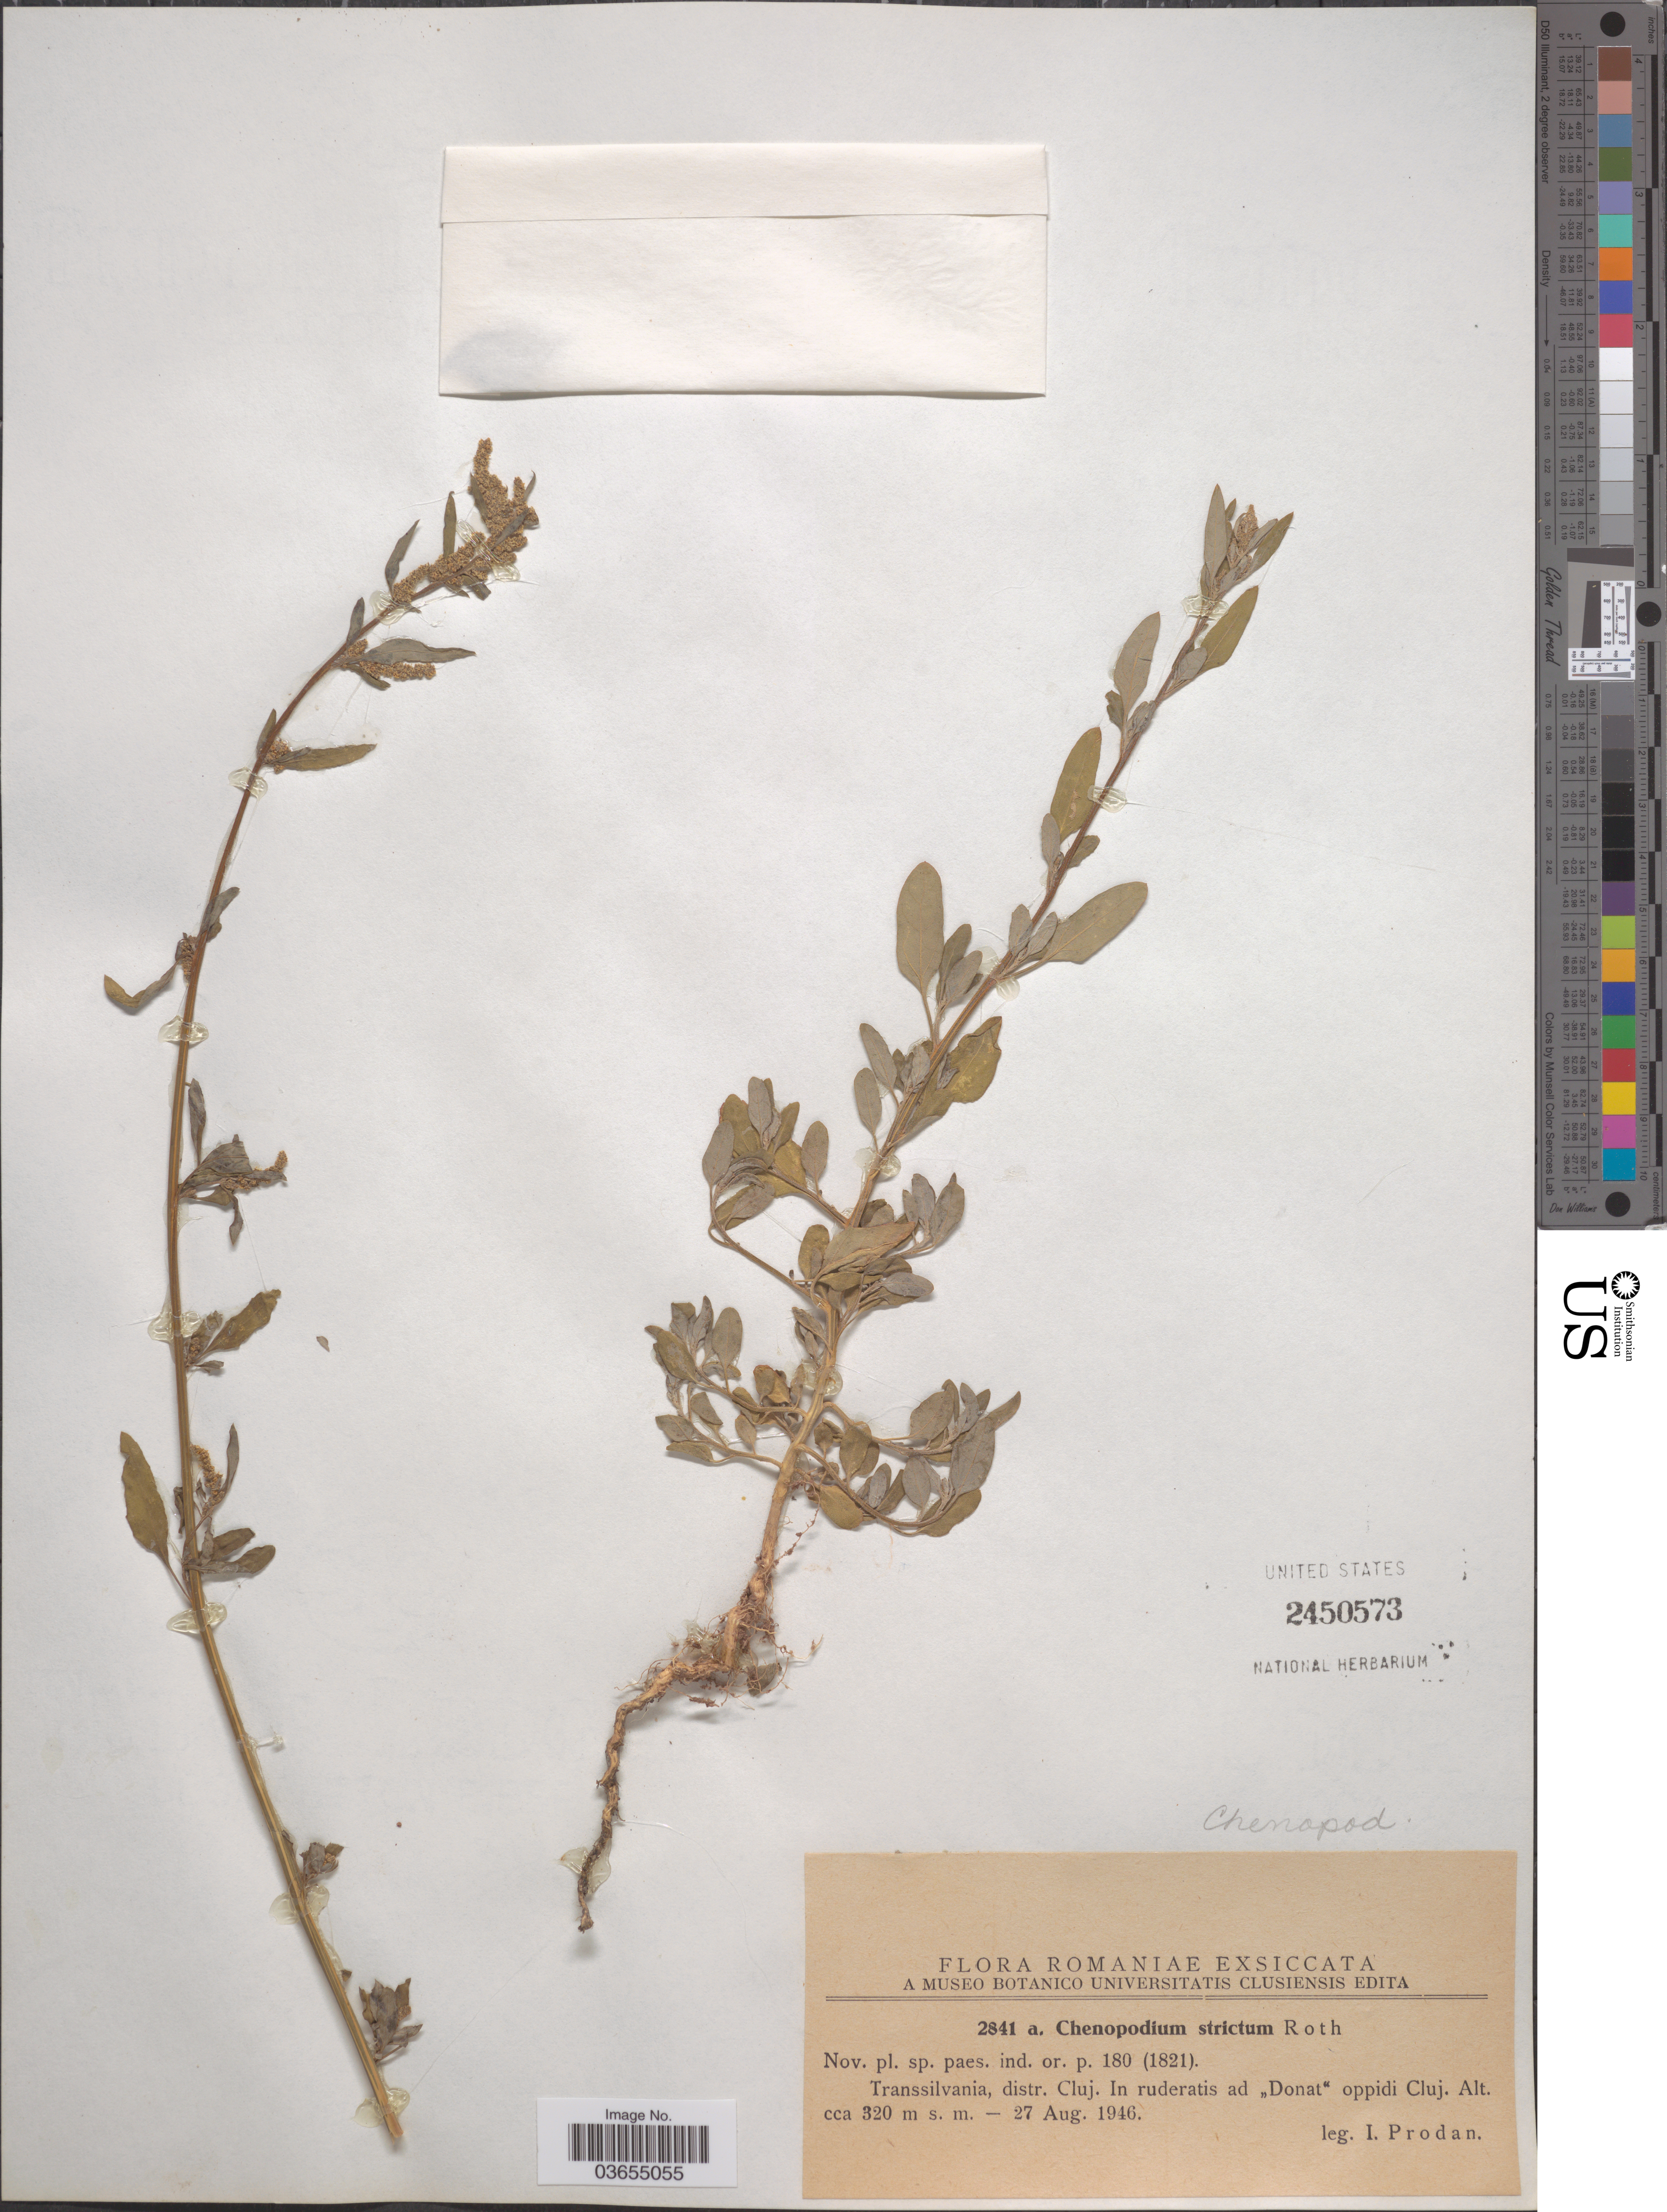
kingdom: Plantae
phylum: Tracheophyta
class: Magnoliopsida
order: Caryophyllales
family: Amaranthaceae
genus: Chenopodium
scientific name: Chenopodium striatum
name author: (Krasan) Murr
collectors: I. Prodán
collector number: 2841 a.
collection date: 1946-08-27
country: Romania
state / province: Cluj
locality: Transsilvania, distr. Cluj. In ruderatis ad "Donat" oppidi Cluj.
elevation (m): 320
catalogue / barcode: US 2450573